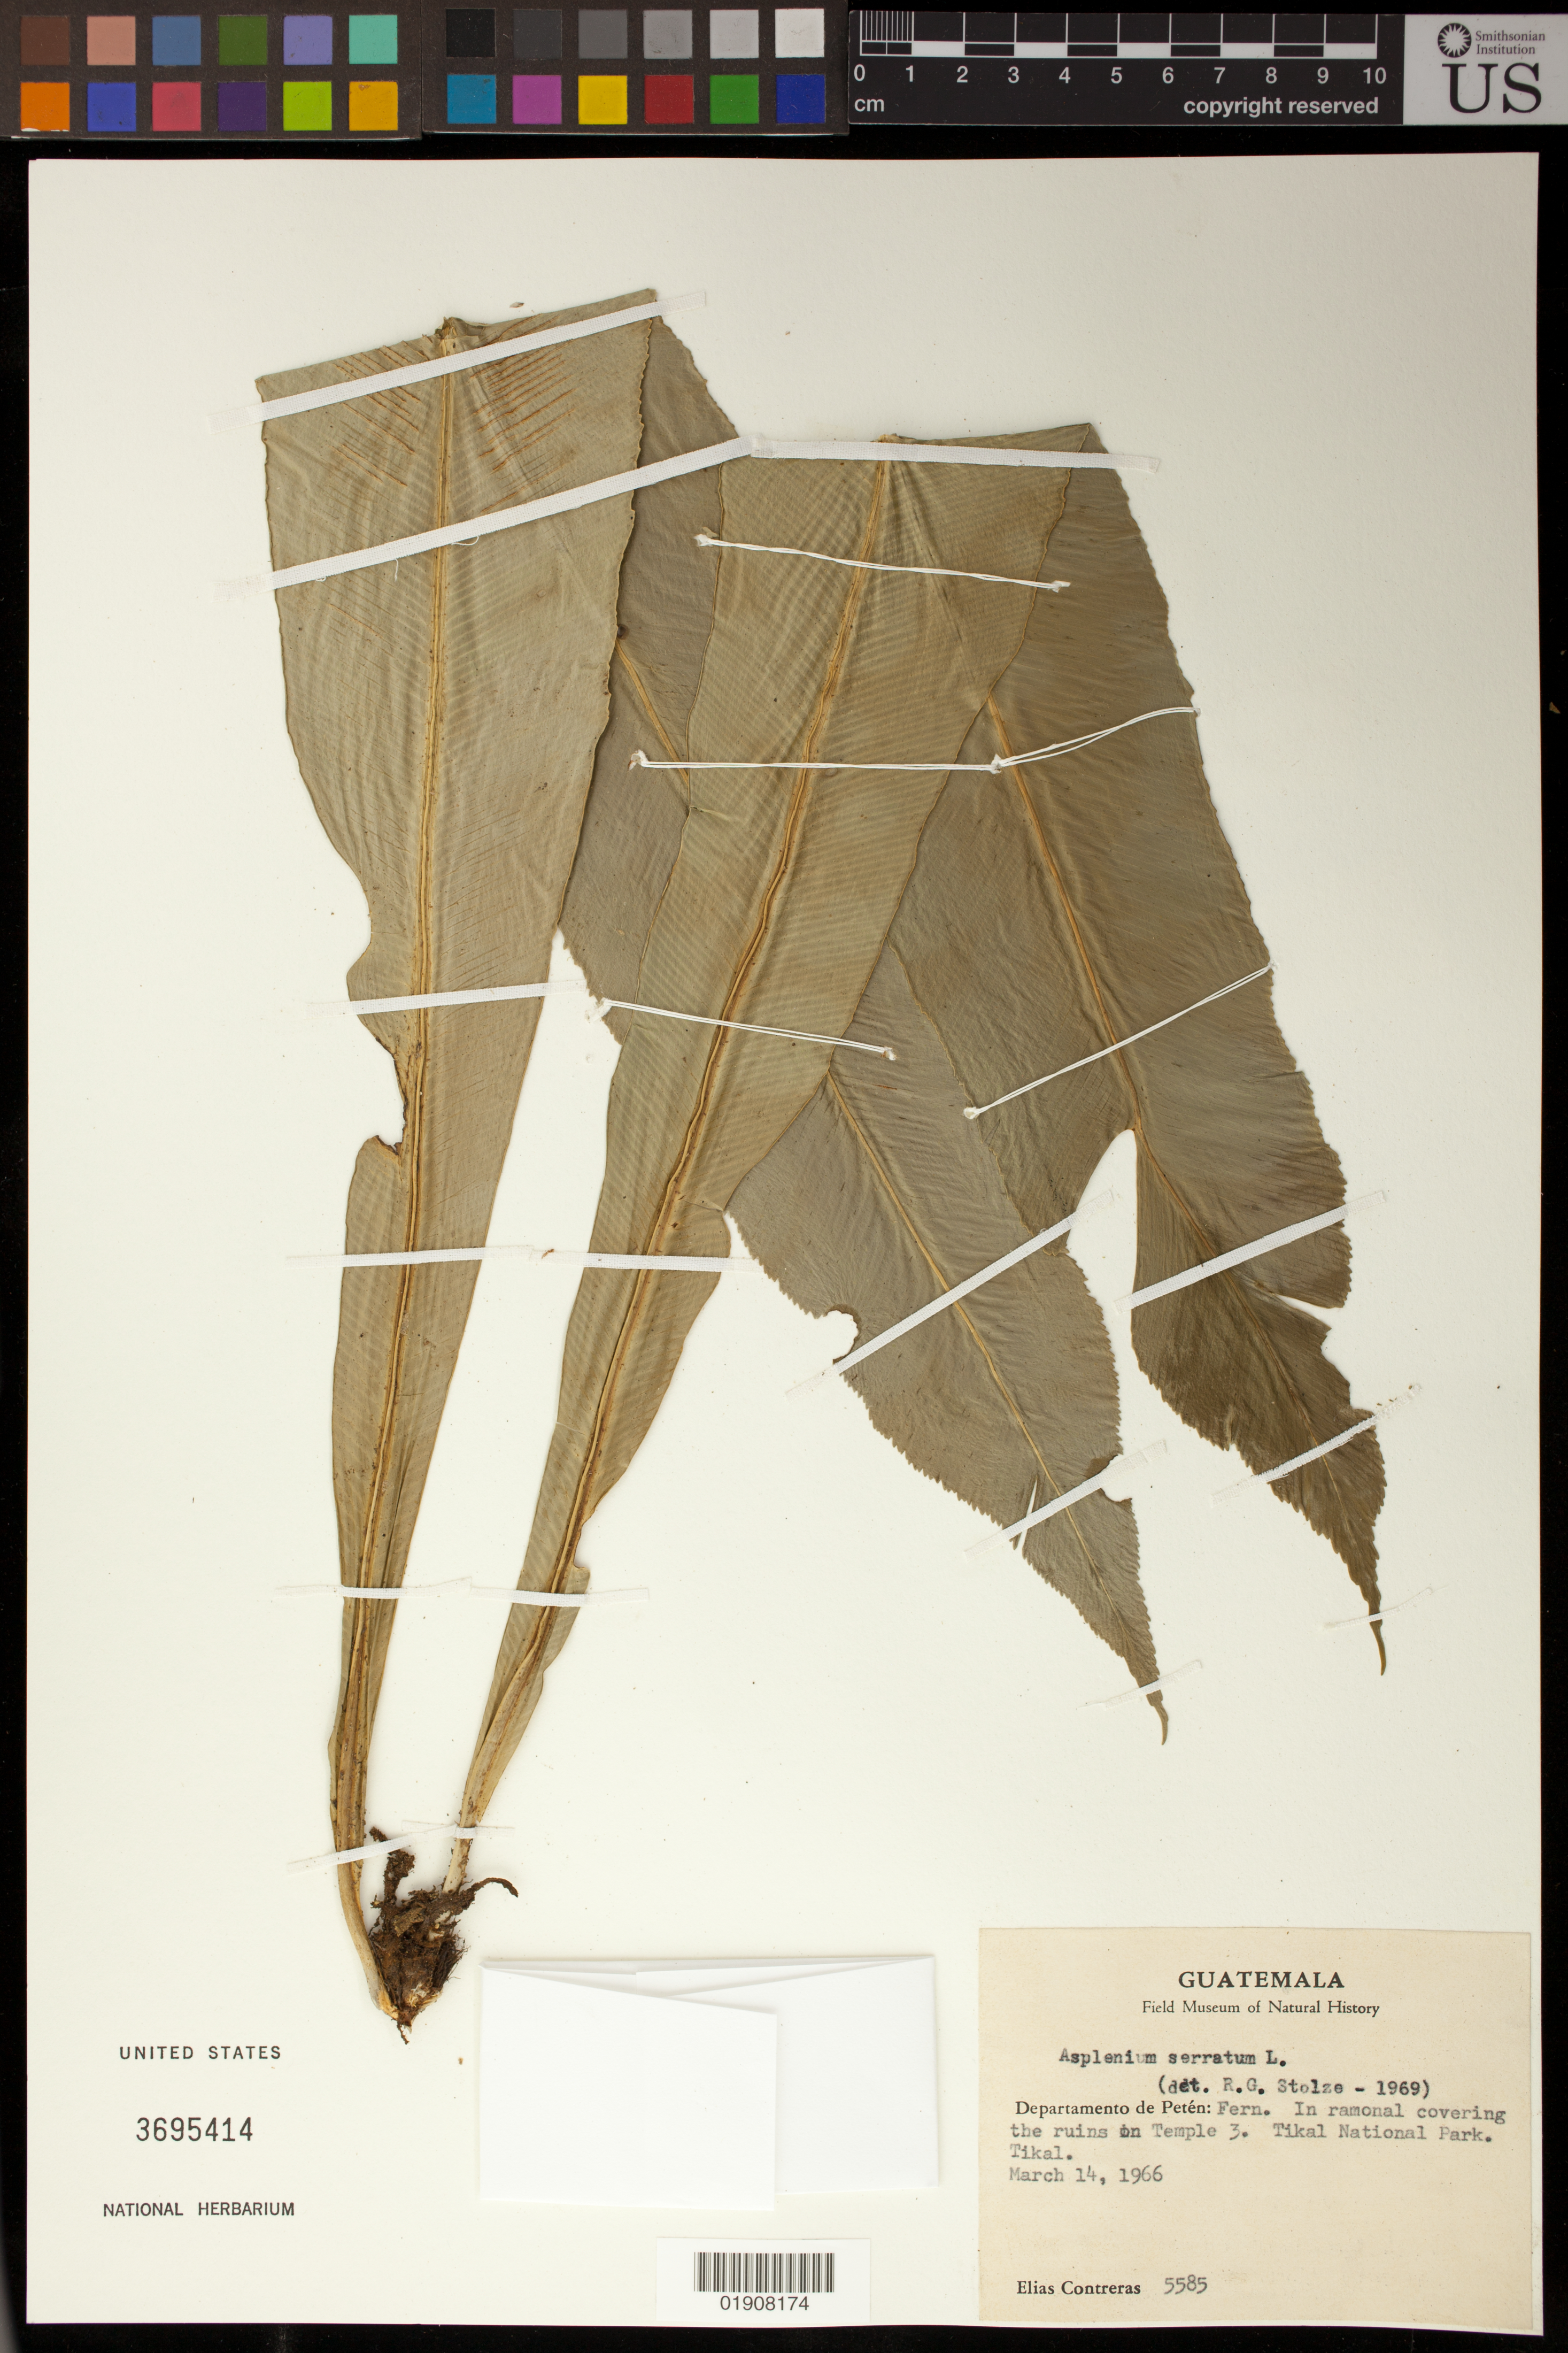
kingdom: Plantae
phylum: Tracheophyta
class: Polypodiopsida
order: Polypodiales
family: Aspleniaceae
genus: Asplenium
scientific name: Asplenium serratum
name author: L.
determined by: Stolze, R. G.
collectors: E. Contreras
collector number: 5585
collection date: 1966-03-14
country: Guatemala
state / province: El Petén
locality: Departamento de Peten: In ramonal covering the ruins on Temple 3, Tikal National Park, Tikal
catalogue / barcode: US 3695414